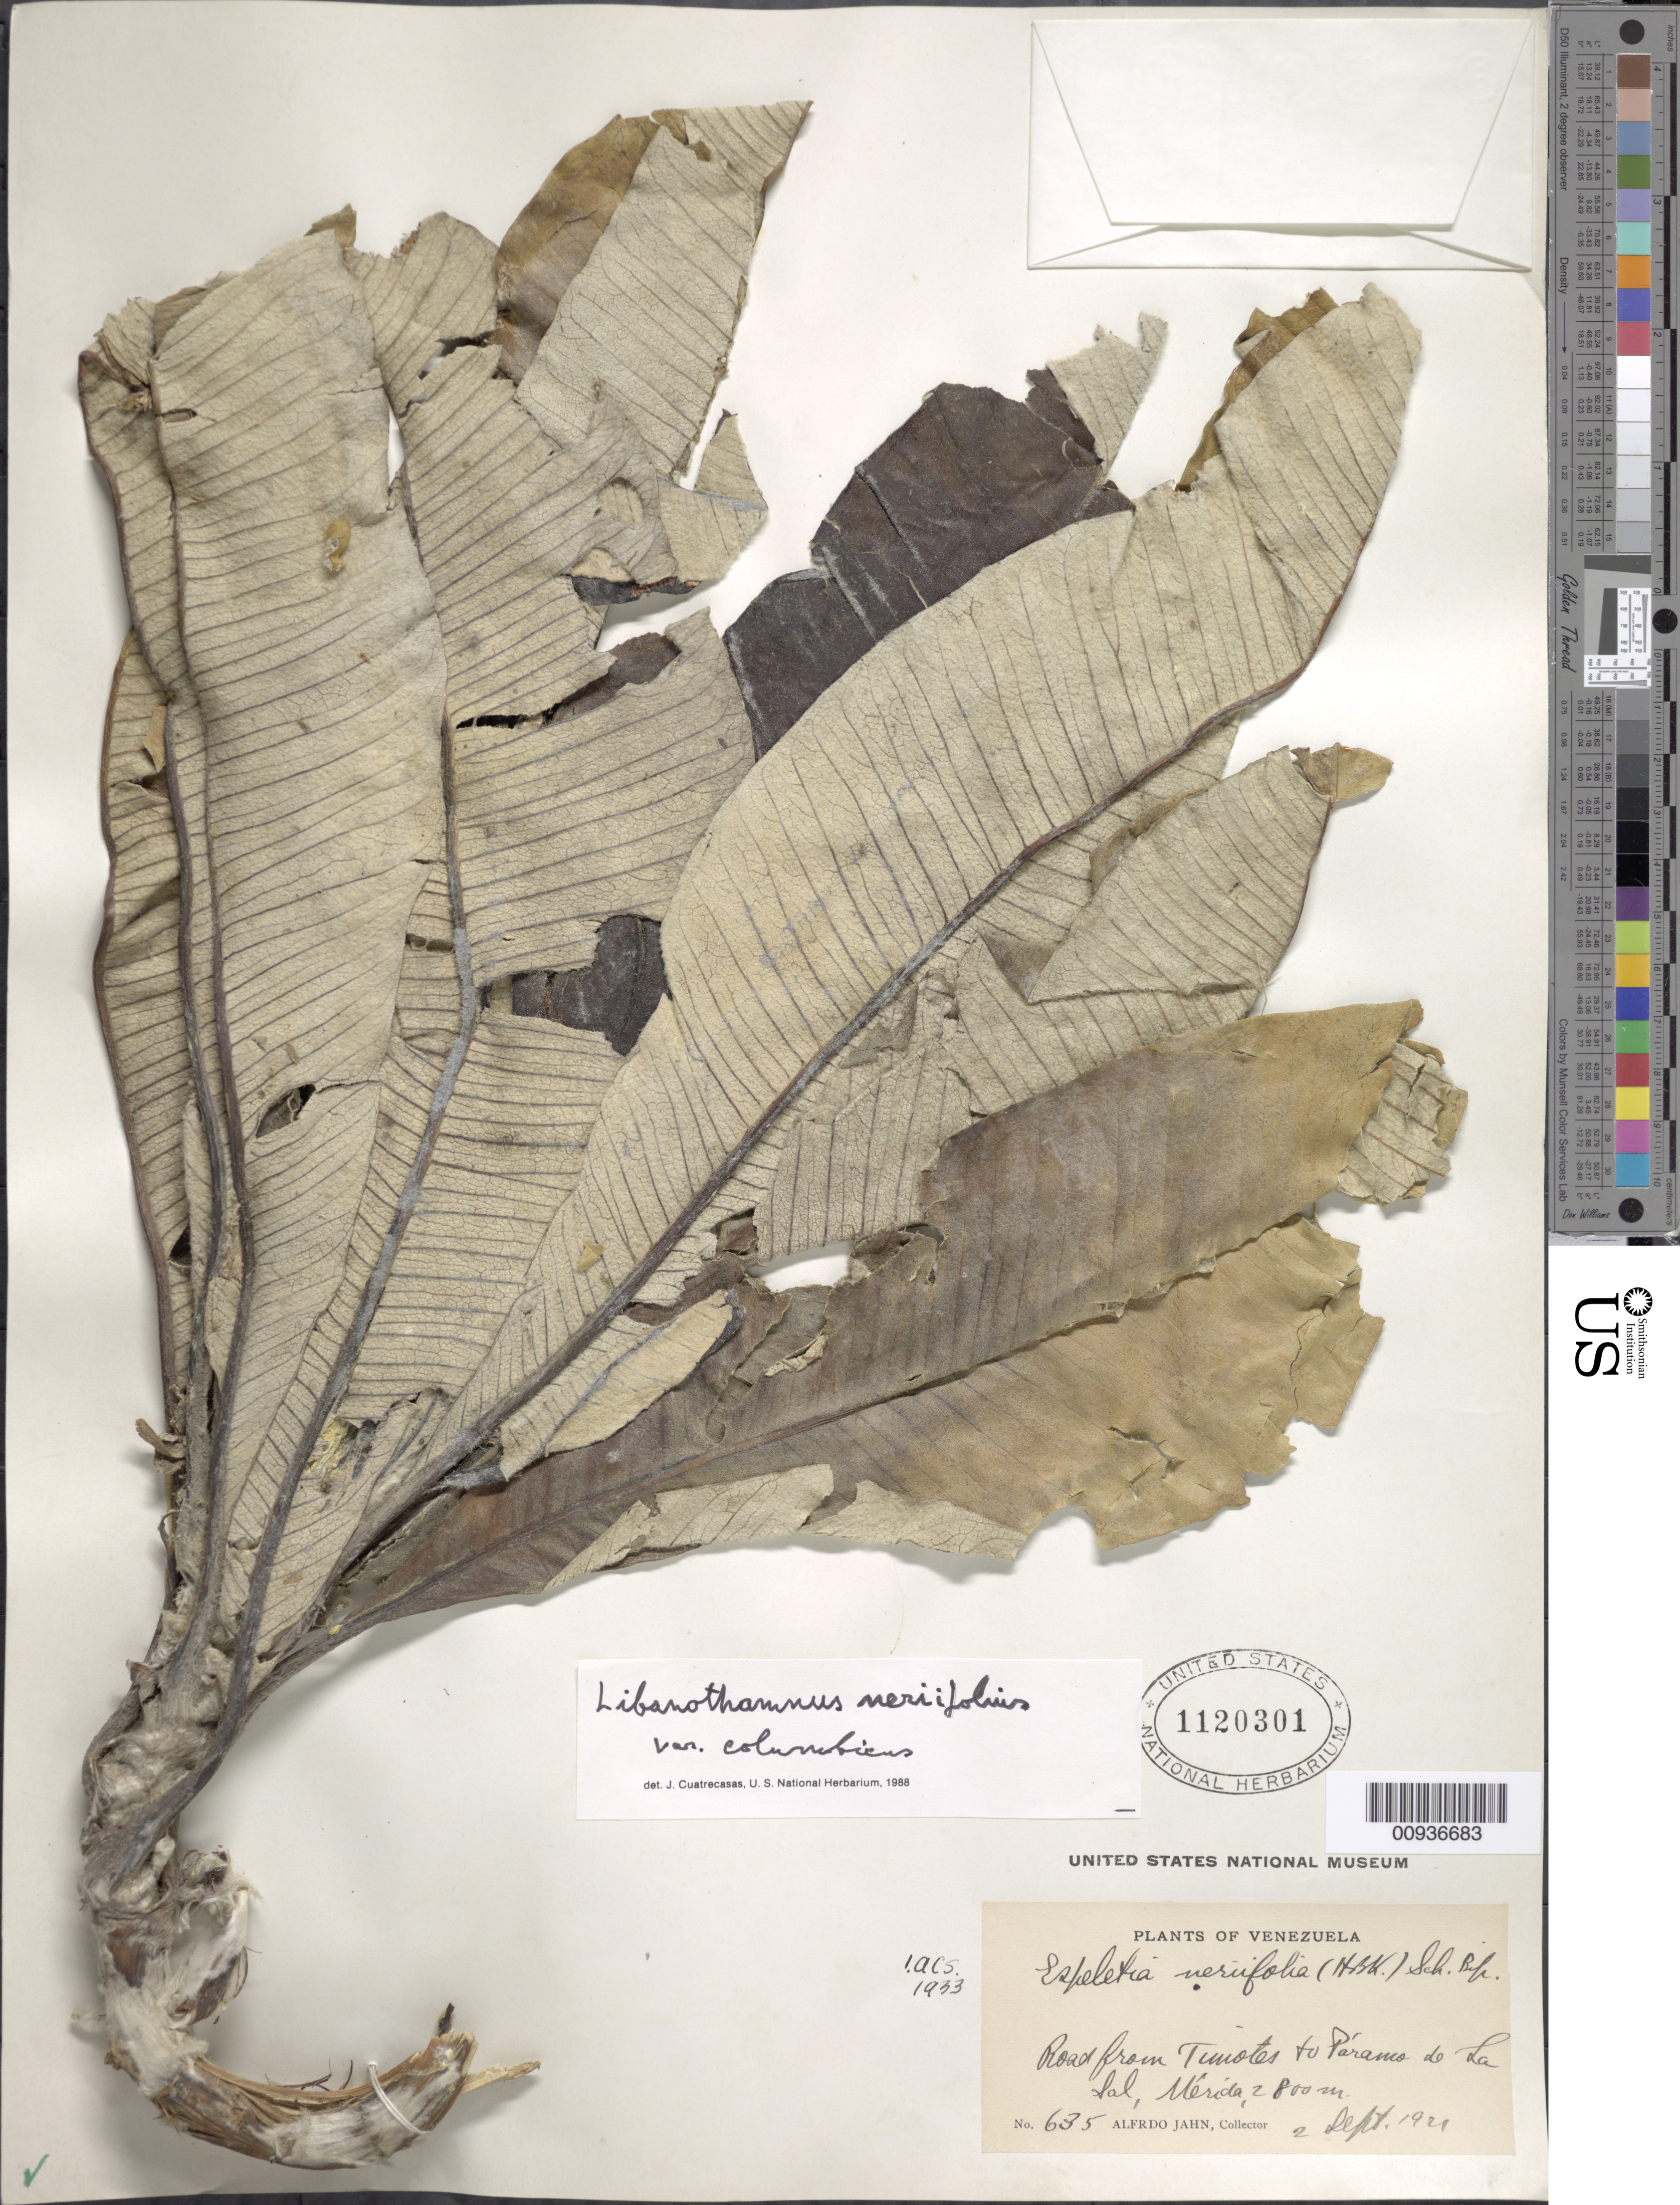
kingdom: Plantae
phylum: Tracheophyta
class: Magnoliopsida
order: Asterales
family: Asteraceae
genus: Libanothamnus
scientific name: Libanothamnus neriifolius var. columbicus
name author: (Cuatrec.) Cuatrec.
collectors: A. Jahn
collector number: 635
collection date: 1921-09-02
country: Venezuela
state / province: Mérida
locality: Road from Timotes to Paramo de La Sal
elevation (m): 2800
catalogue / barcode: US 1120301